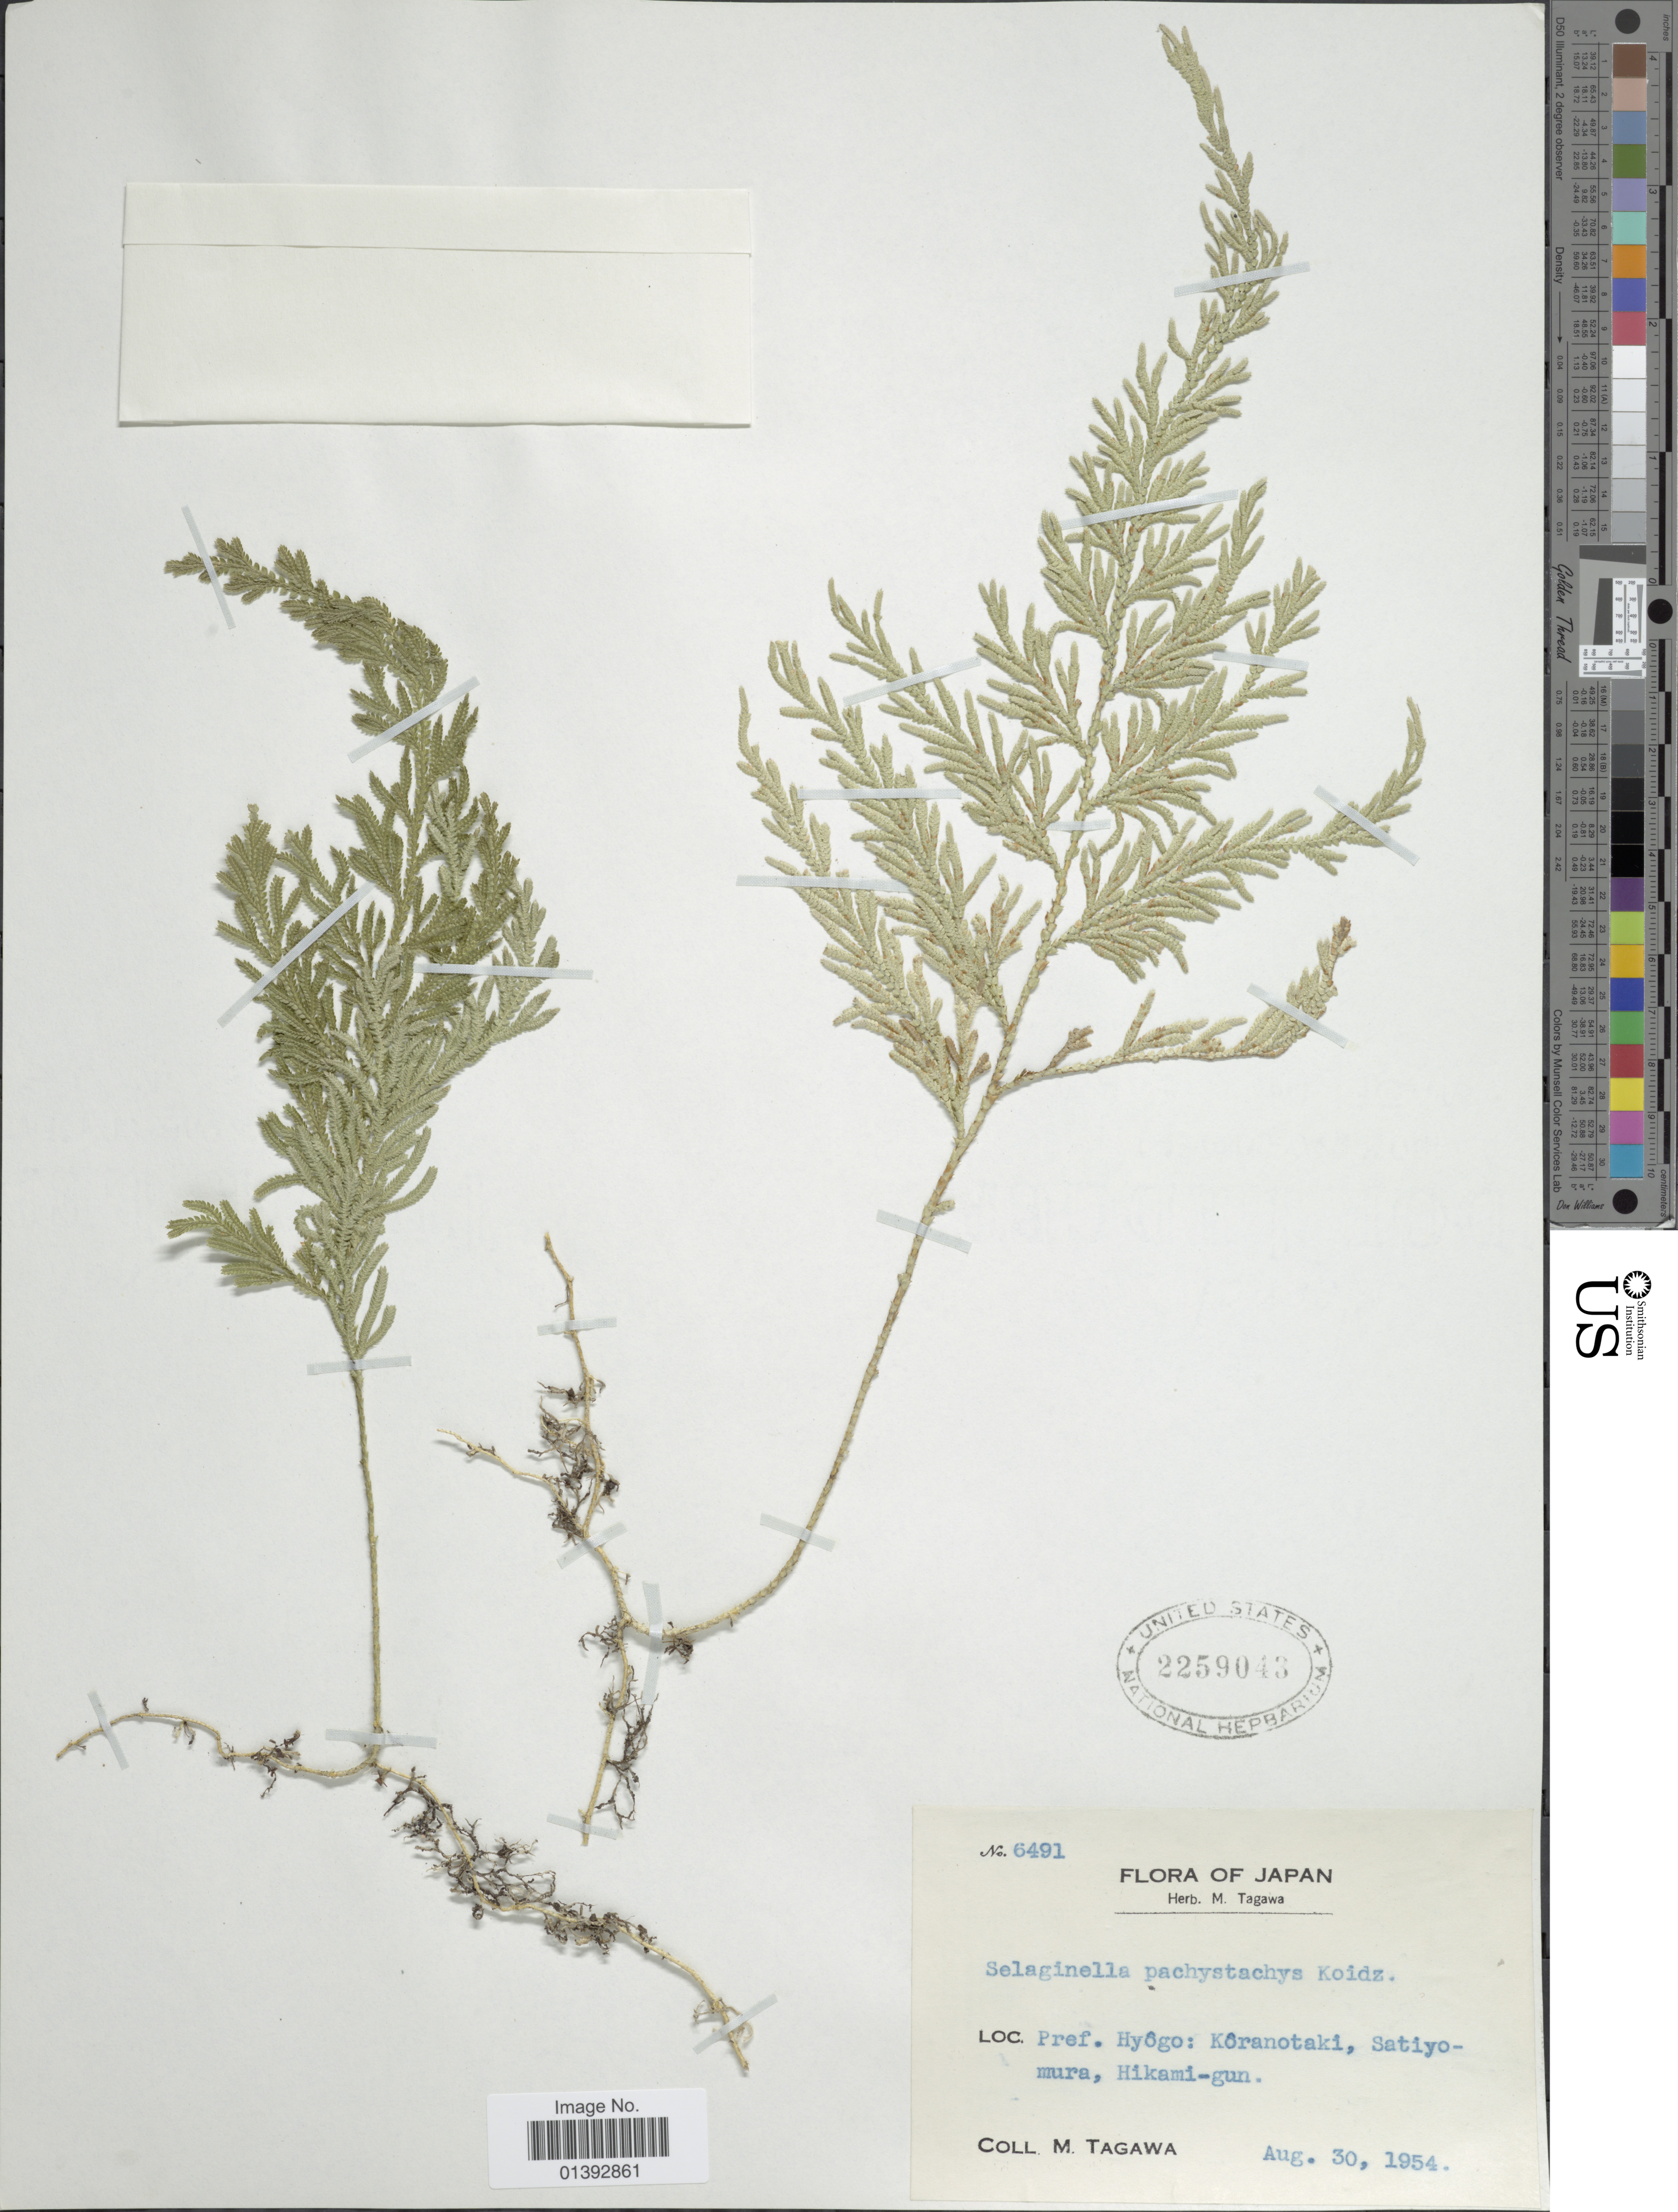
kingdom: Plantae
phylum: Tracheophyta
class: Lycopodiopsida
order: Selaginellales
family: Selaginellaceae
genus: Selaginella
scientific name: Selaginella involvens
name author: (Sw.) Spring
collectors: M. Tagawa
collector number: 6491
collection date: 1954-08-30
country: Japan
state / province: Hyogo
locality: Koranotaki, Satiyomura, Hikami-gun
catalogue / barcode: US 2259043